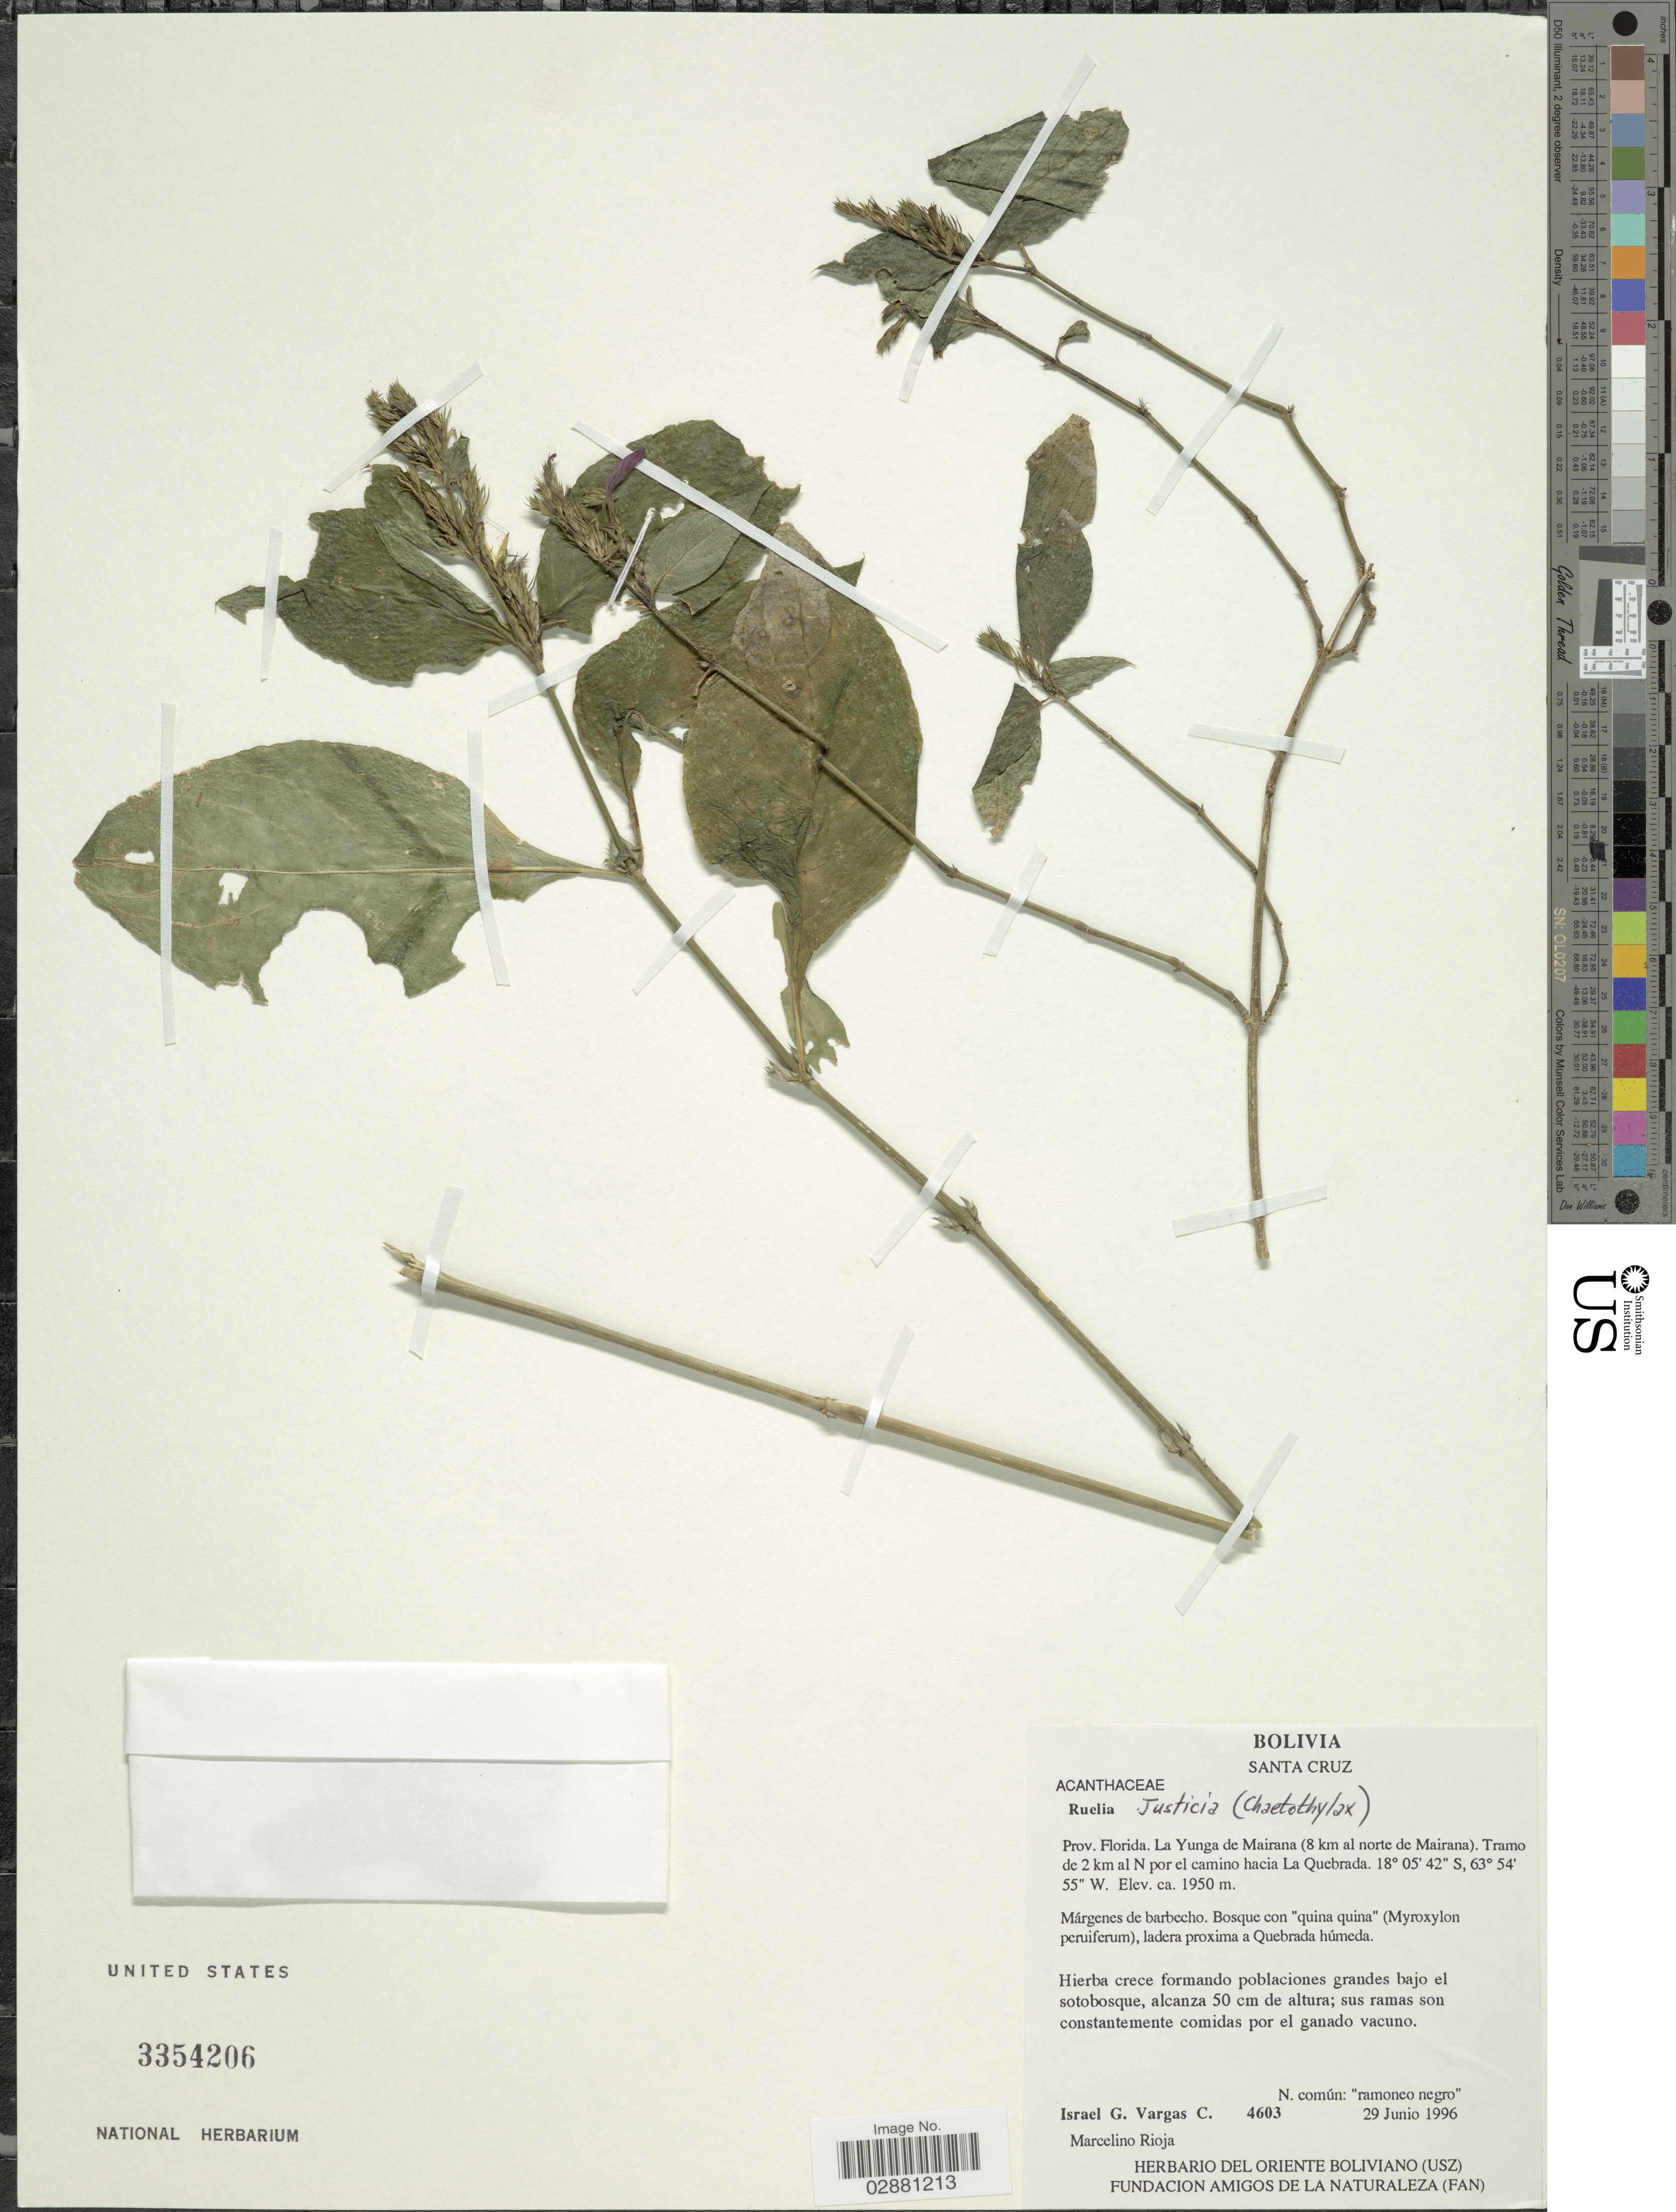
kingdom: Plantae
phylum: Tracheophyta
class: Magnoliopsida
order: Lamiales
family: Acanthaceae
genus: Justicia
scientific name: Justicia tocantina subsp. andina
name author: Wassh. & J.R.I. Wood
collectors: I. G. Vargas C. & M. Rioja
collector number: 4603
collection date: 1996-06-29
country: Bolivia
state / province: Santa Cruz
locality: Prov. Florida, La Yunga de Mairana (8 km al norte de Mairana), Tramo de 2 km al N por el camino hacia La Quebrada.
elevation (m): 1950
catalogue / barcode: US 3354206